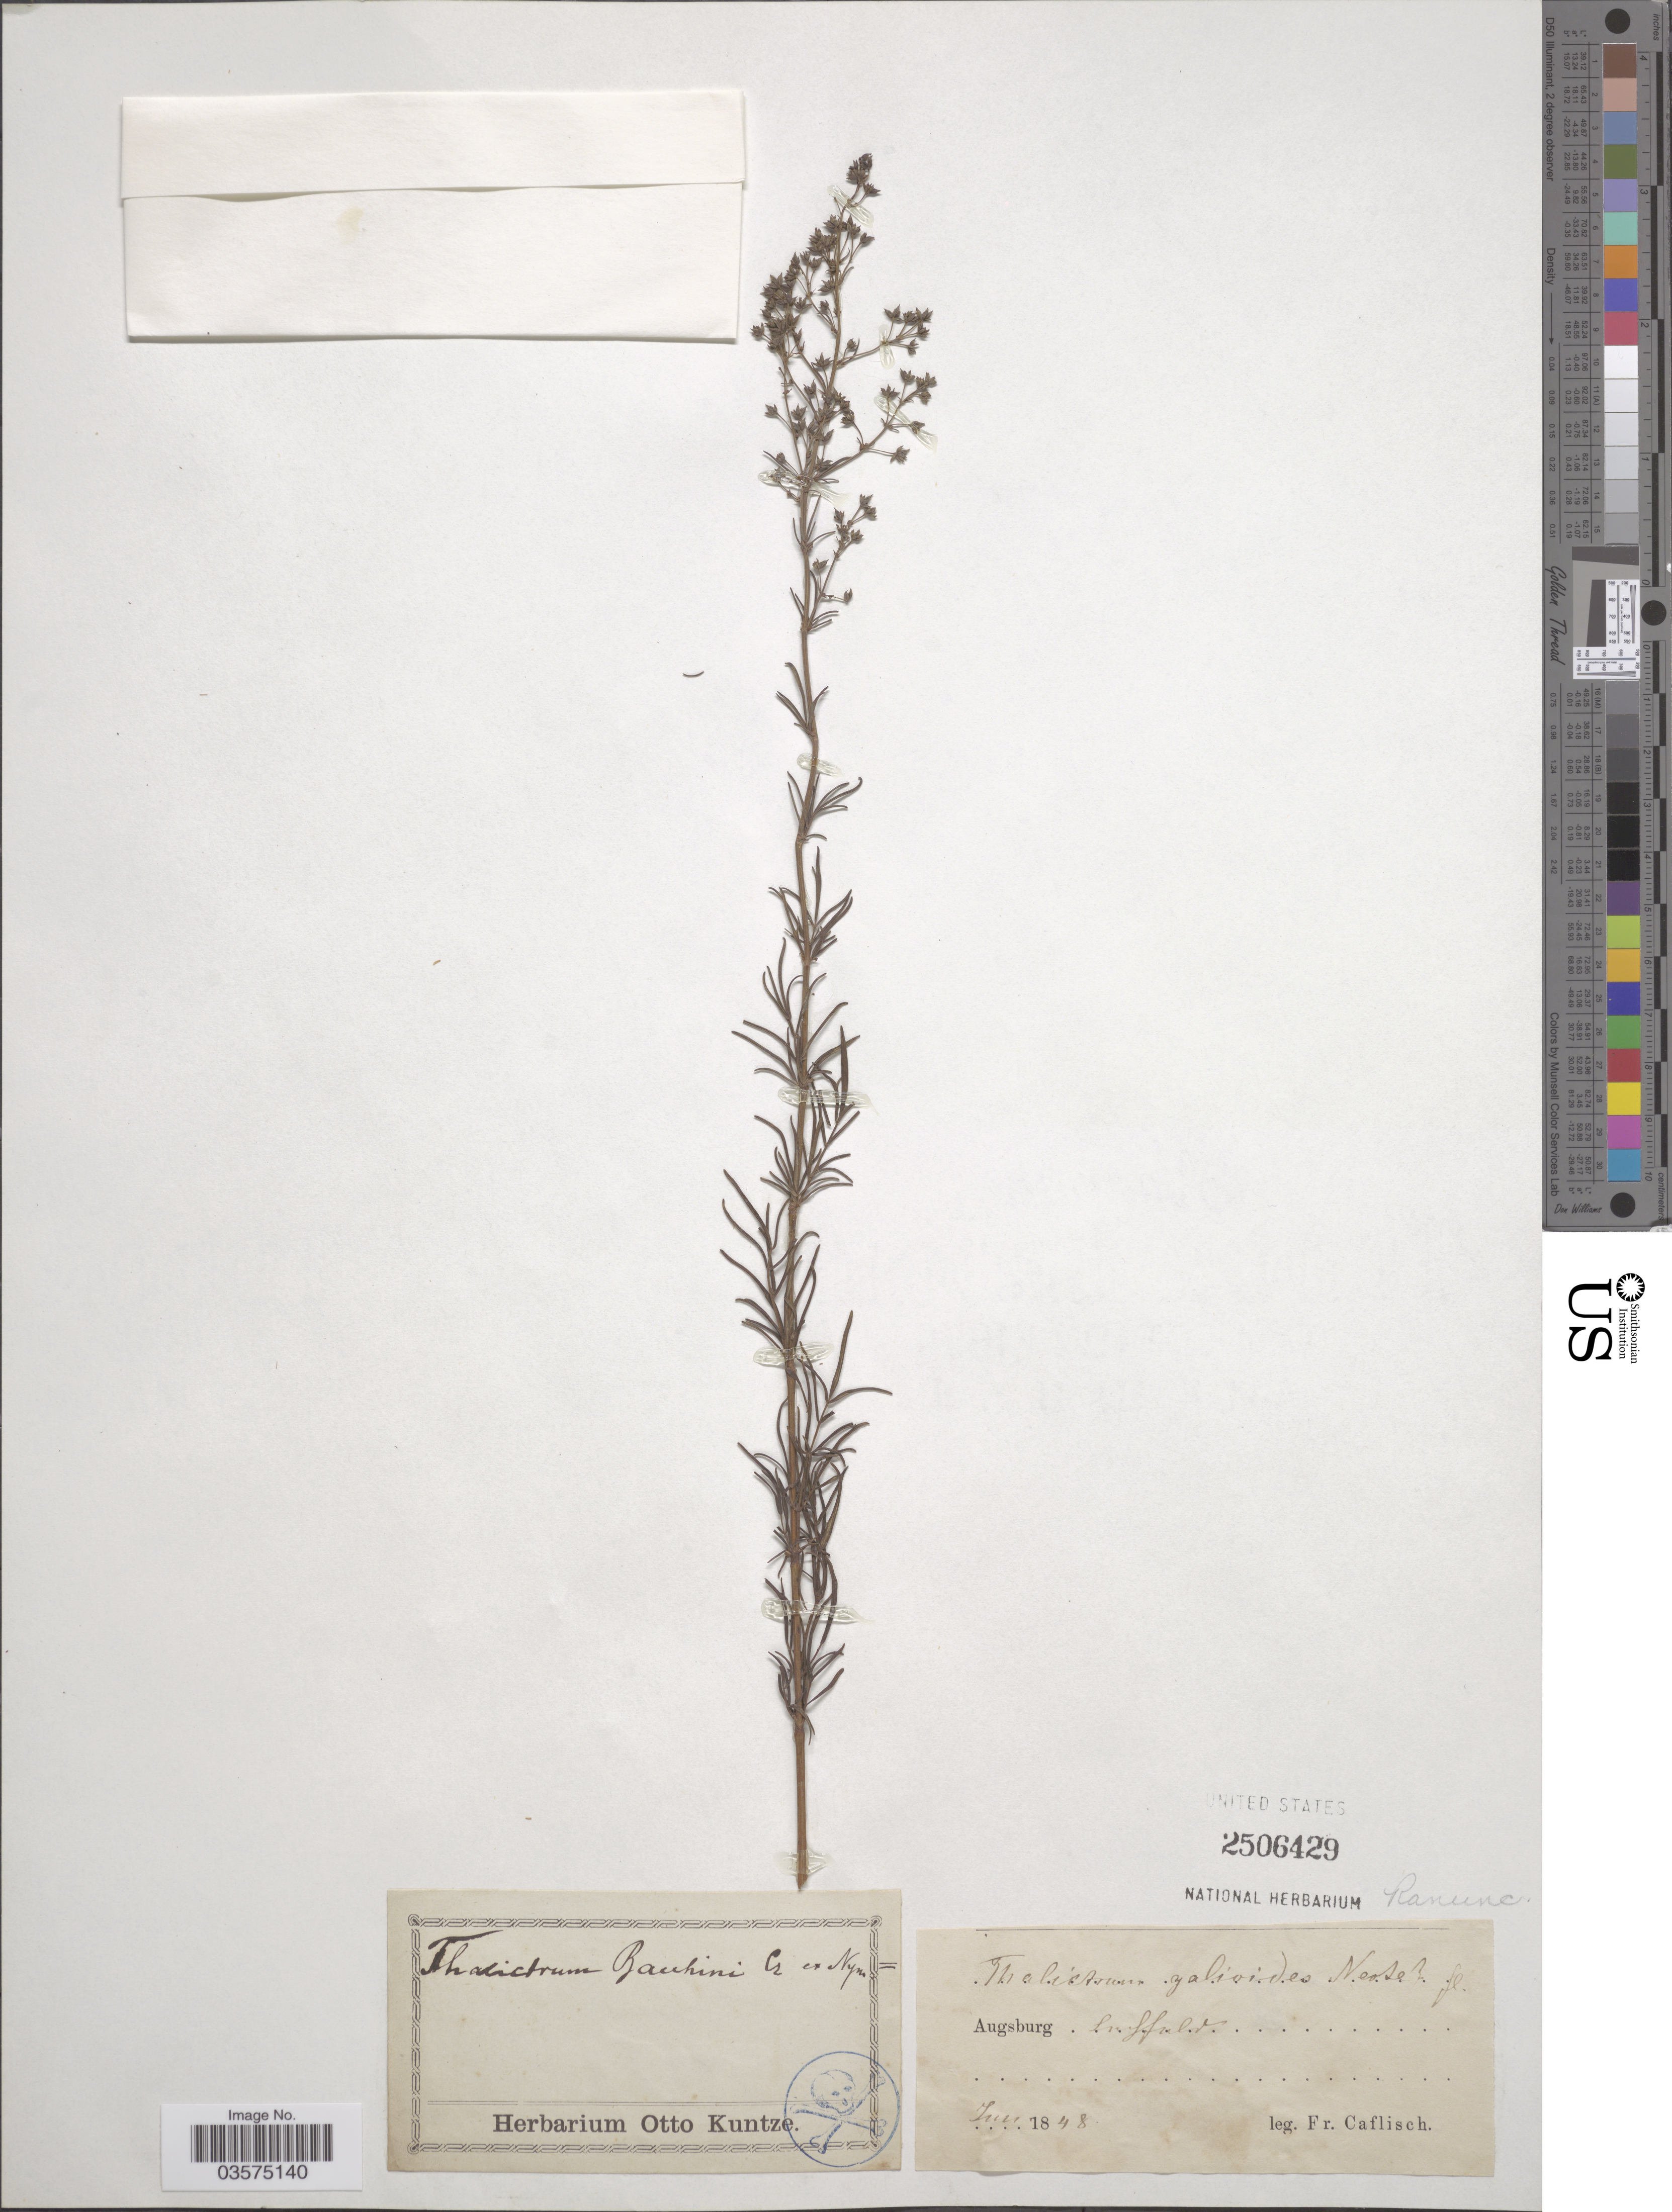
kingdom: Plantae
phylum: Tracheophyta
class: Magnoliopsida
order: Ranunculales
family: Ranunculaceae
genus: Thalictrum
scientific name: Thalictrum bauhini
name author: Crantz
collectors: J. F. Caflisch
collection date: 1848-06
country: Germany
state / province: Bayern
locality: Augsburg Suffald [interpreted].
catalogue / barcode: US 2506429